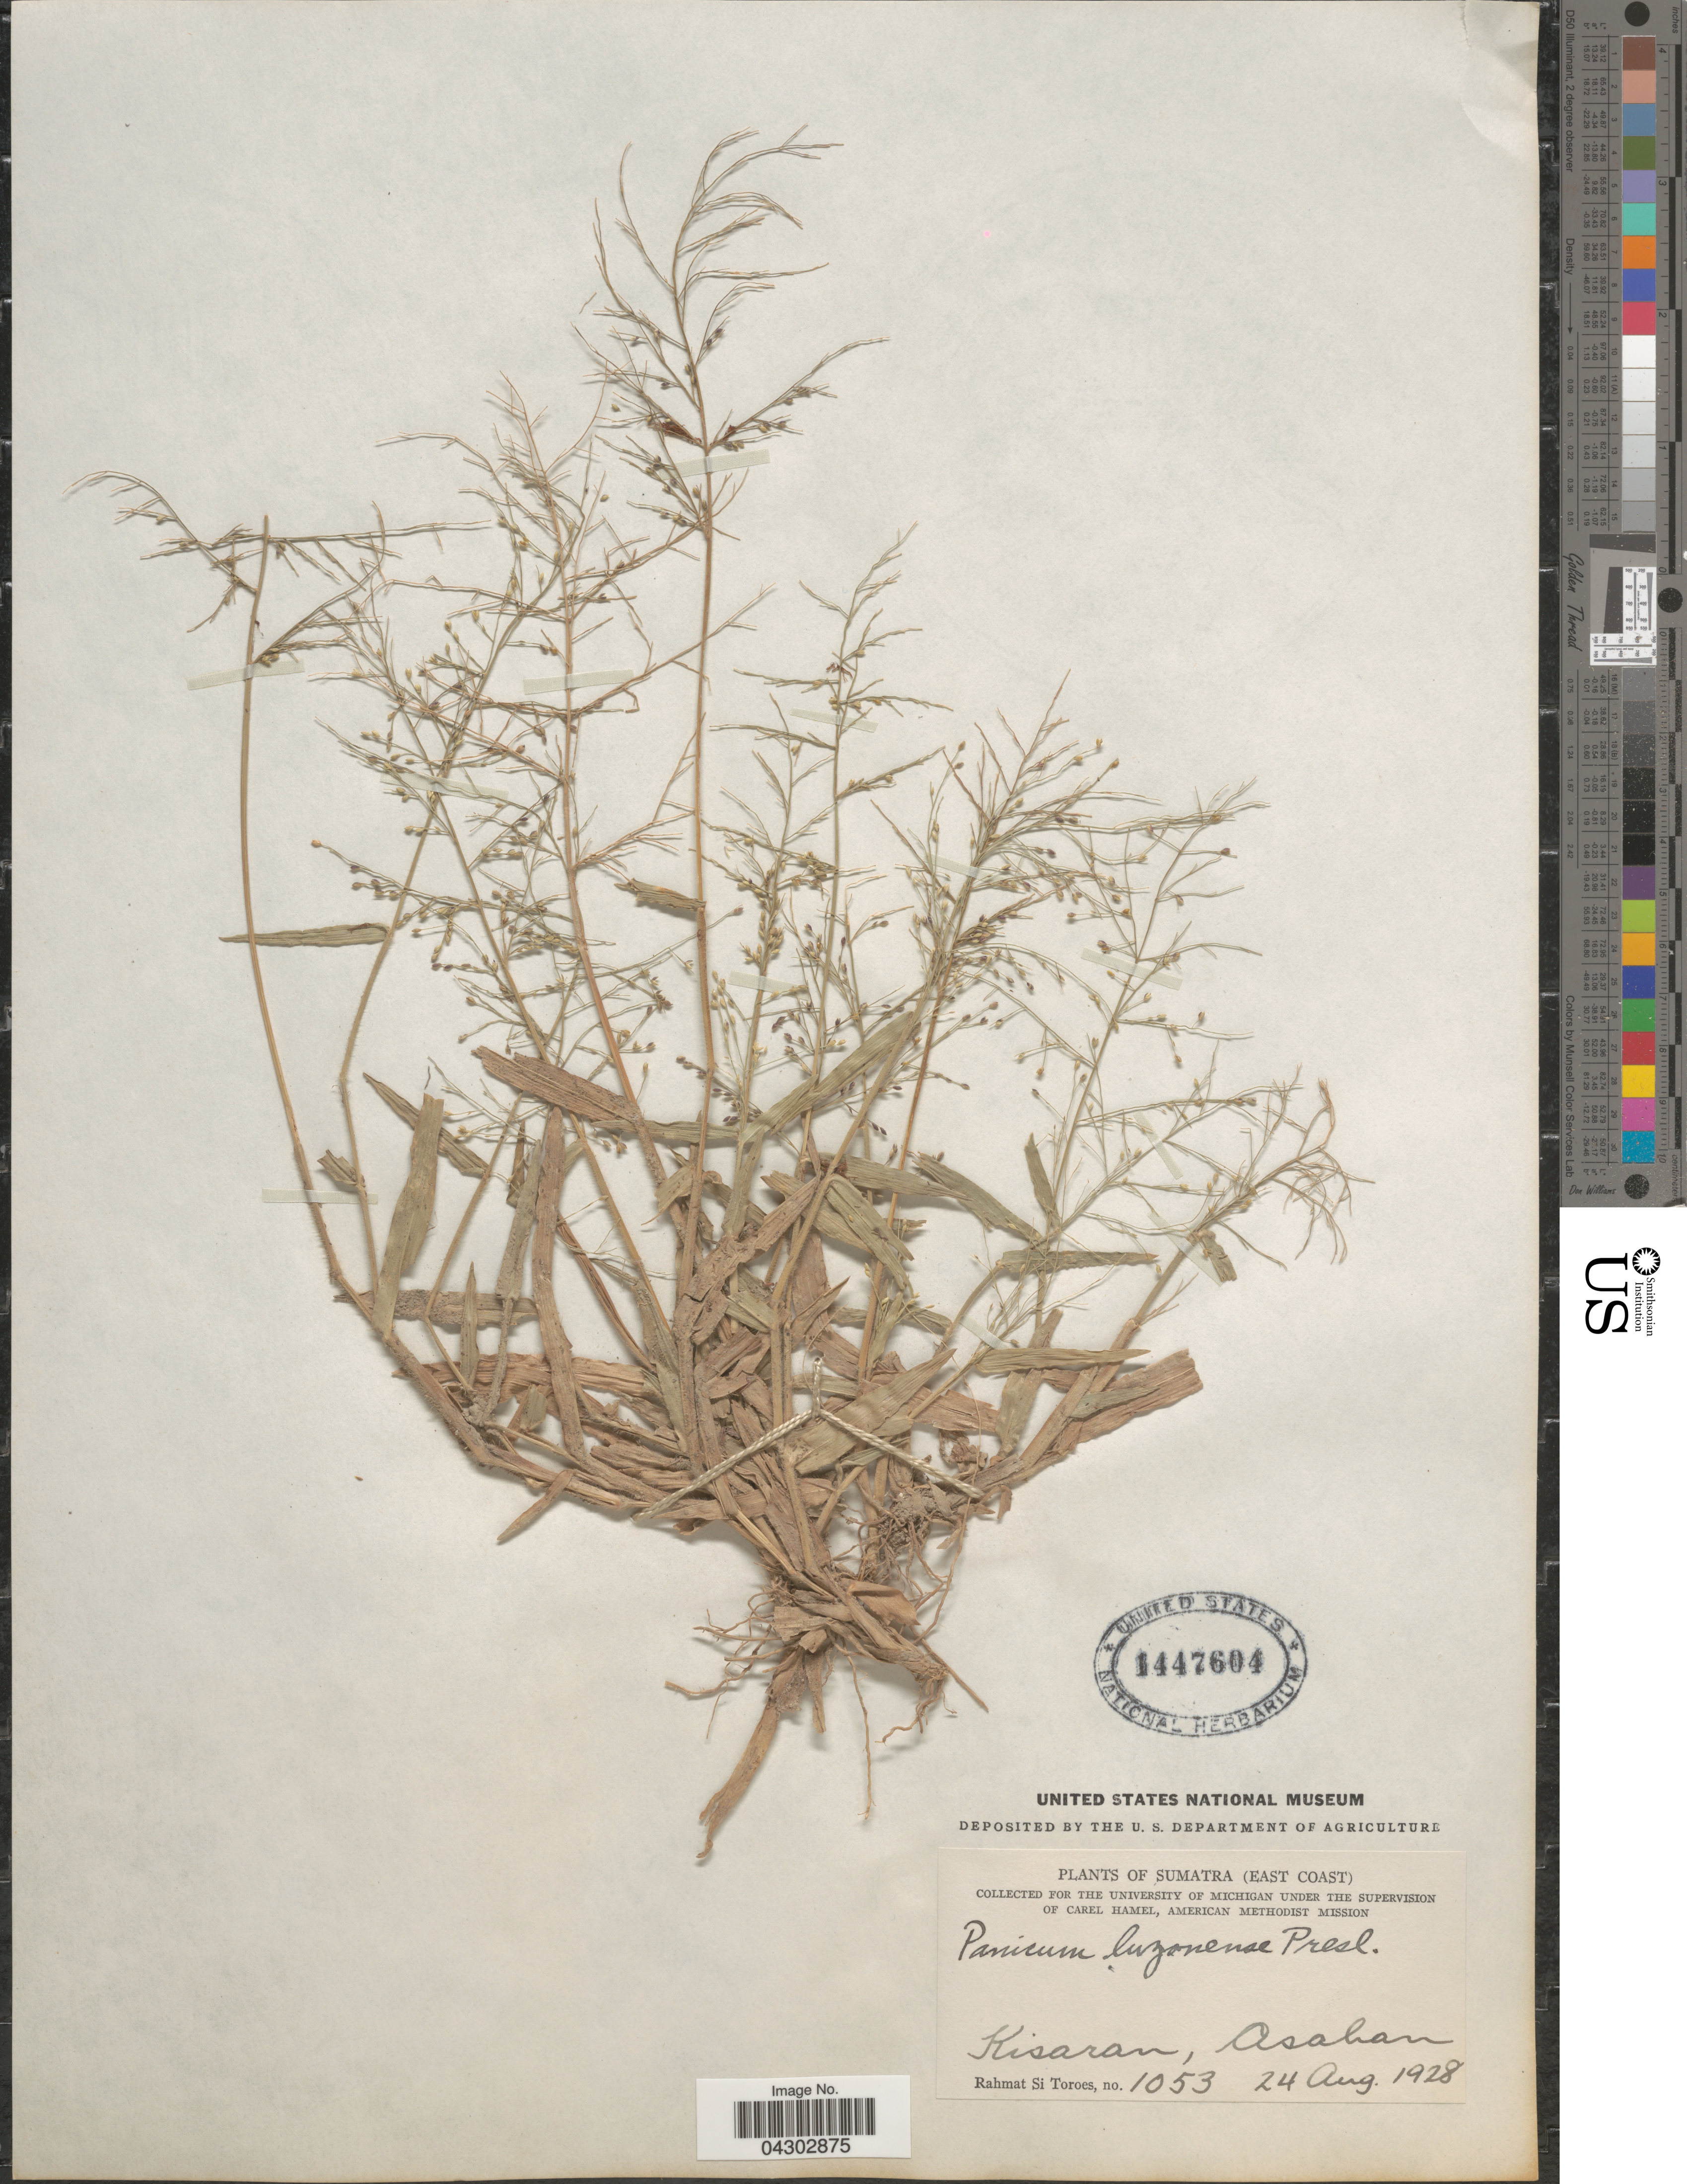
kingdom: Plantae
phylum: Tracheophyta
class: Liliopsida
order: Poales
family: Poaceae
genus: Panicum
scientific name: Panicum luzonense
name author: J. Presl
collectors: Rahmat Si Boeea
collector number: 1053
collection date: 1928-08-24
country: Indonesia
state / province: Sumatra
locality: (East Coast). Kisaran, Asahan.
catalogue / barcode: US 1447604